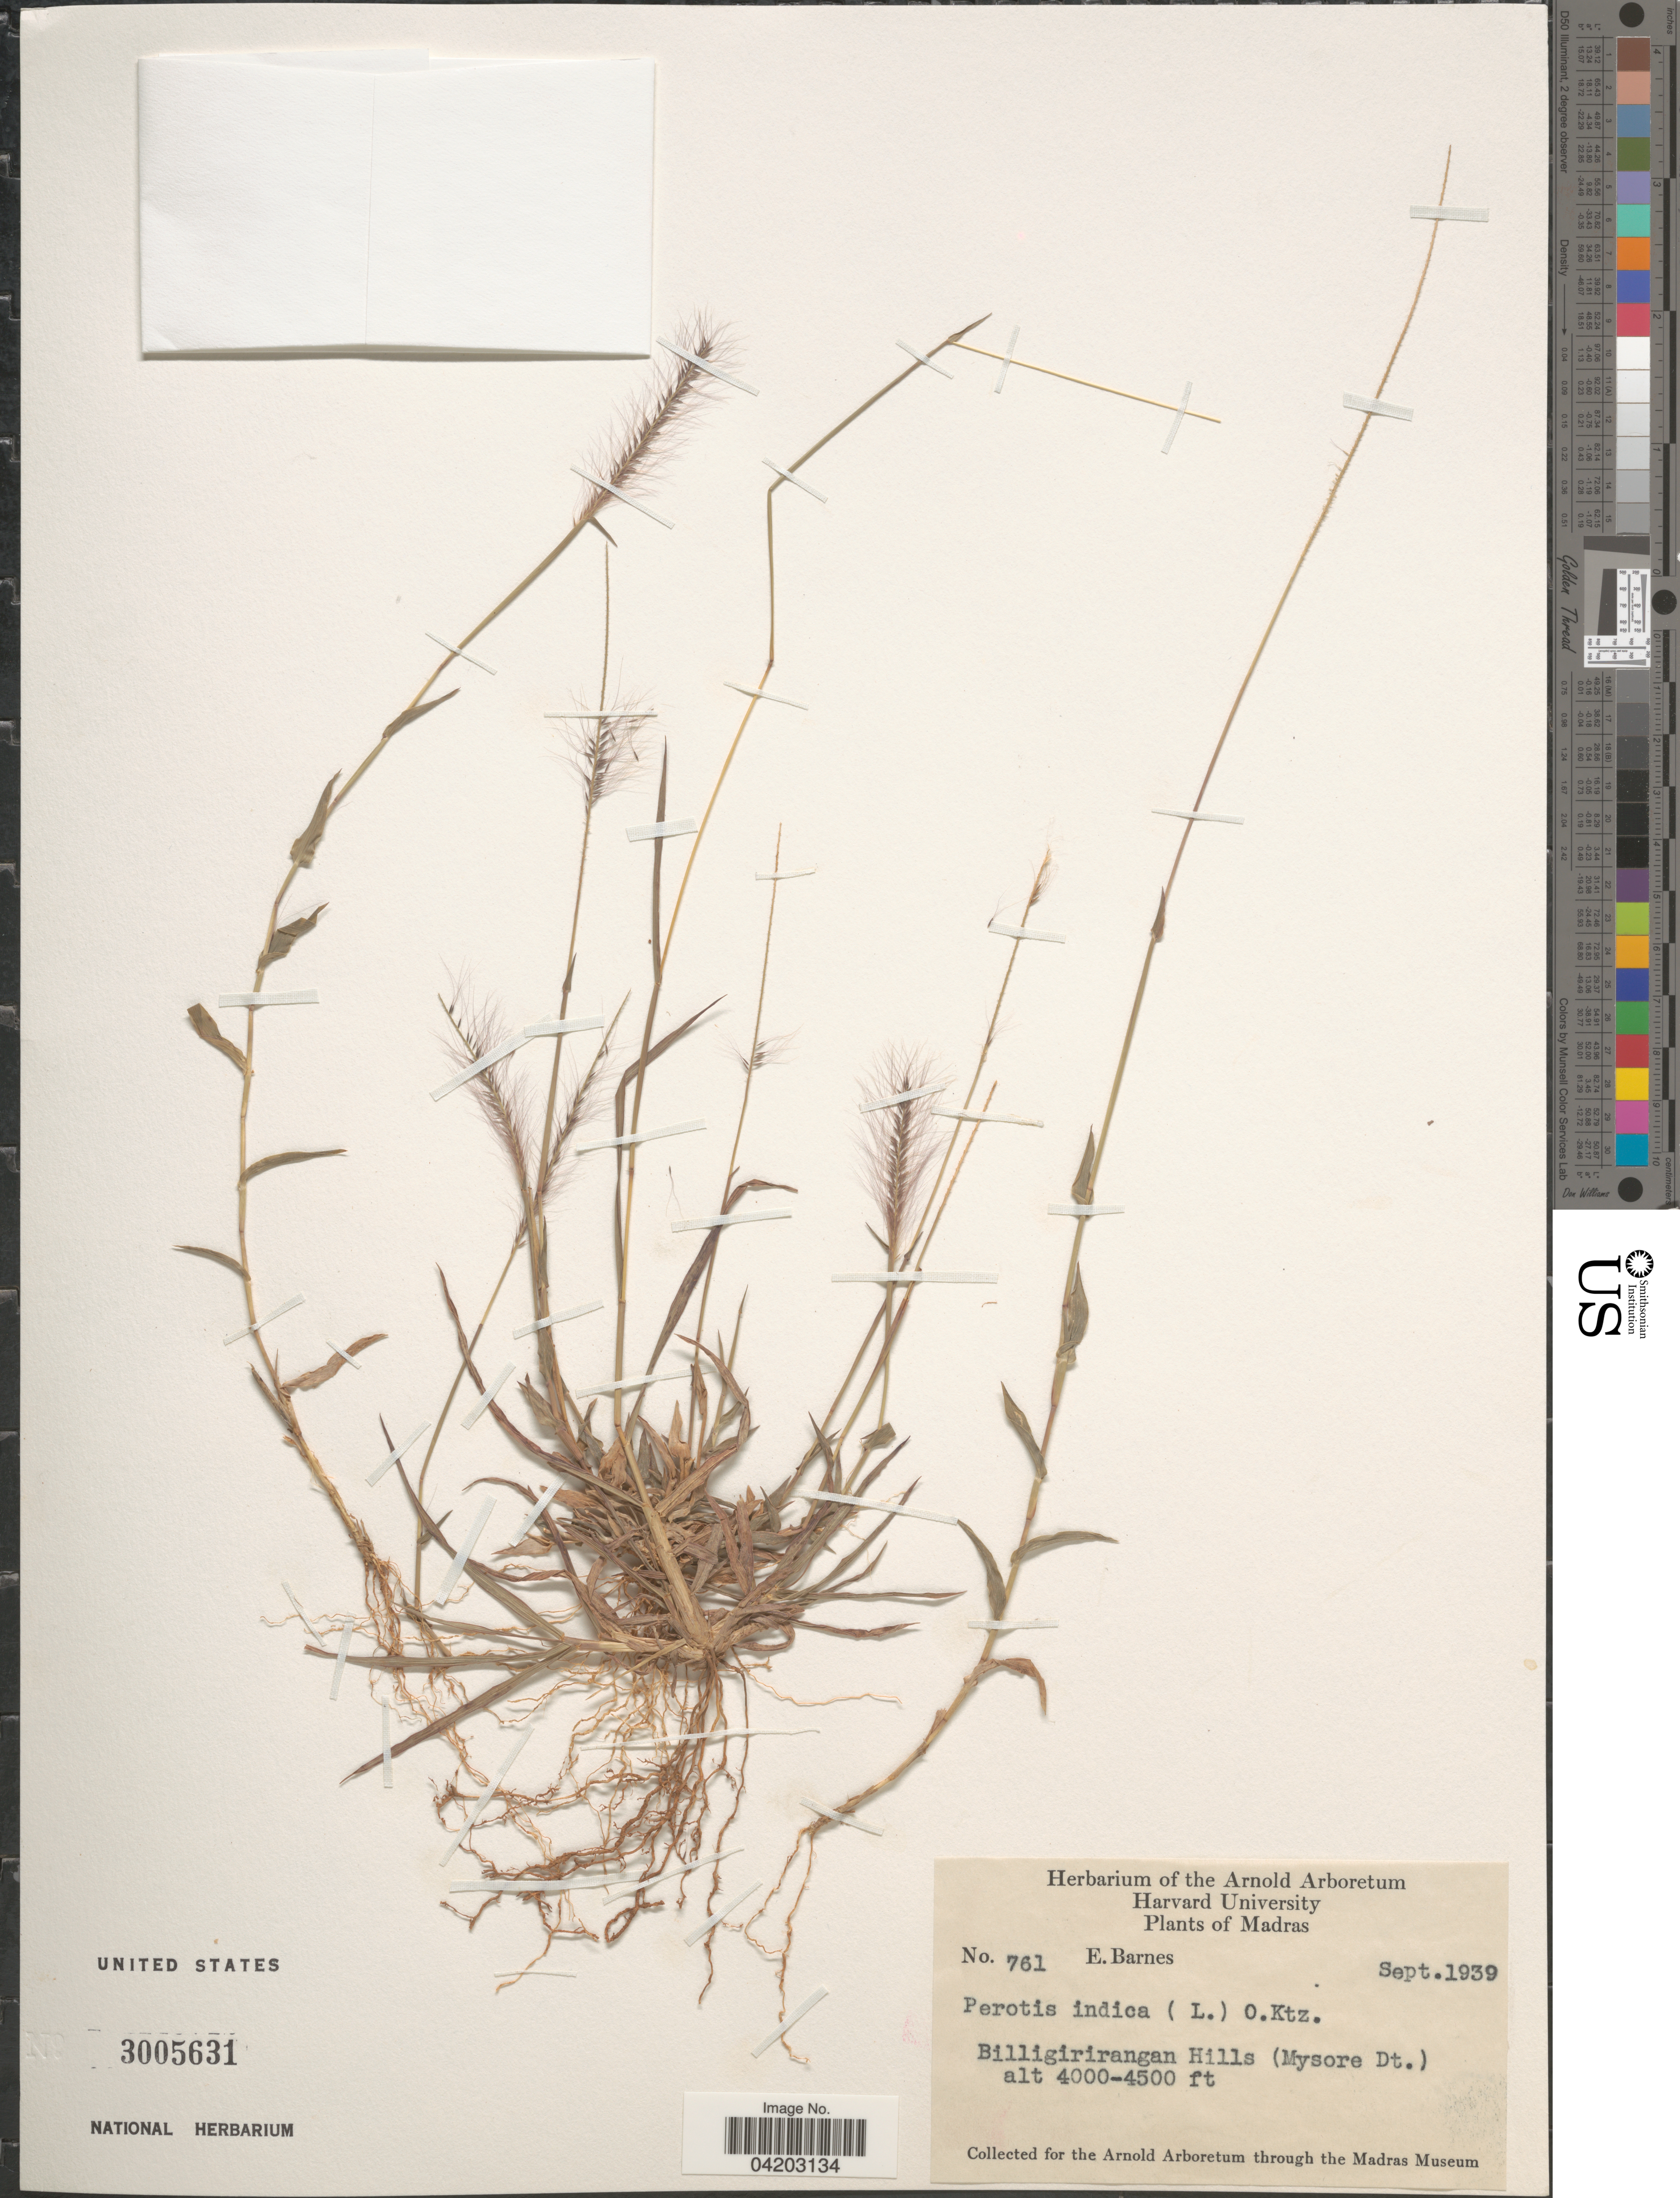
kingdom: Plantae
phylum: Tracheophyta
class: Liliopsida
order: Poales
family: Poaceae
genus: Perotis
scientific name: Perotis indica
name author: (L.) Kuntze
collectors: E. Barnes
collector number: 761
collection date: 1939-09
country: India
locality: Madras. Billigirirangan Hills (Mysore Dt.).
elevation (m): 1219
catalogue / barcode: US 3005631